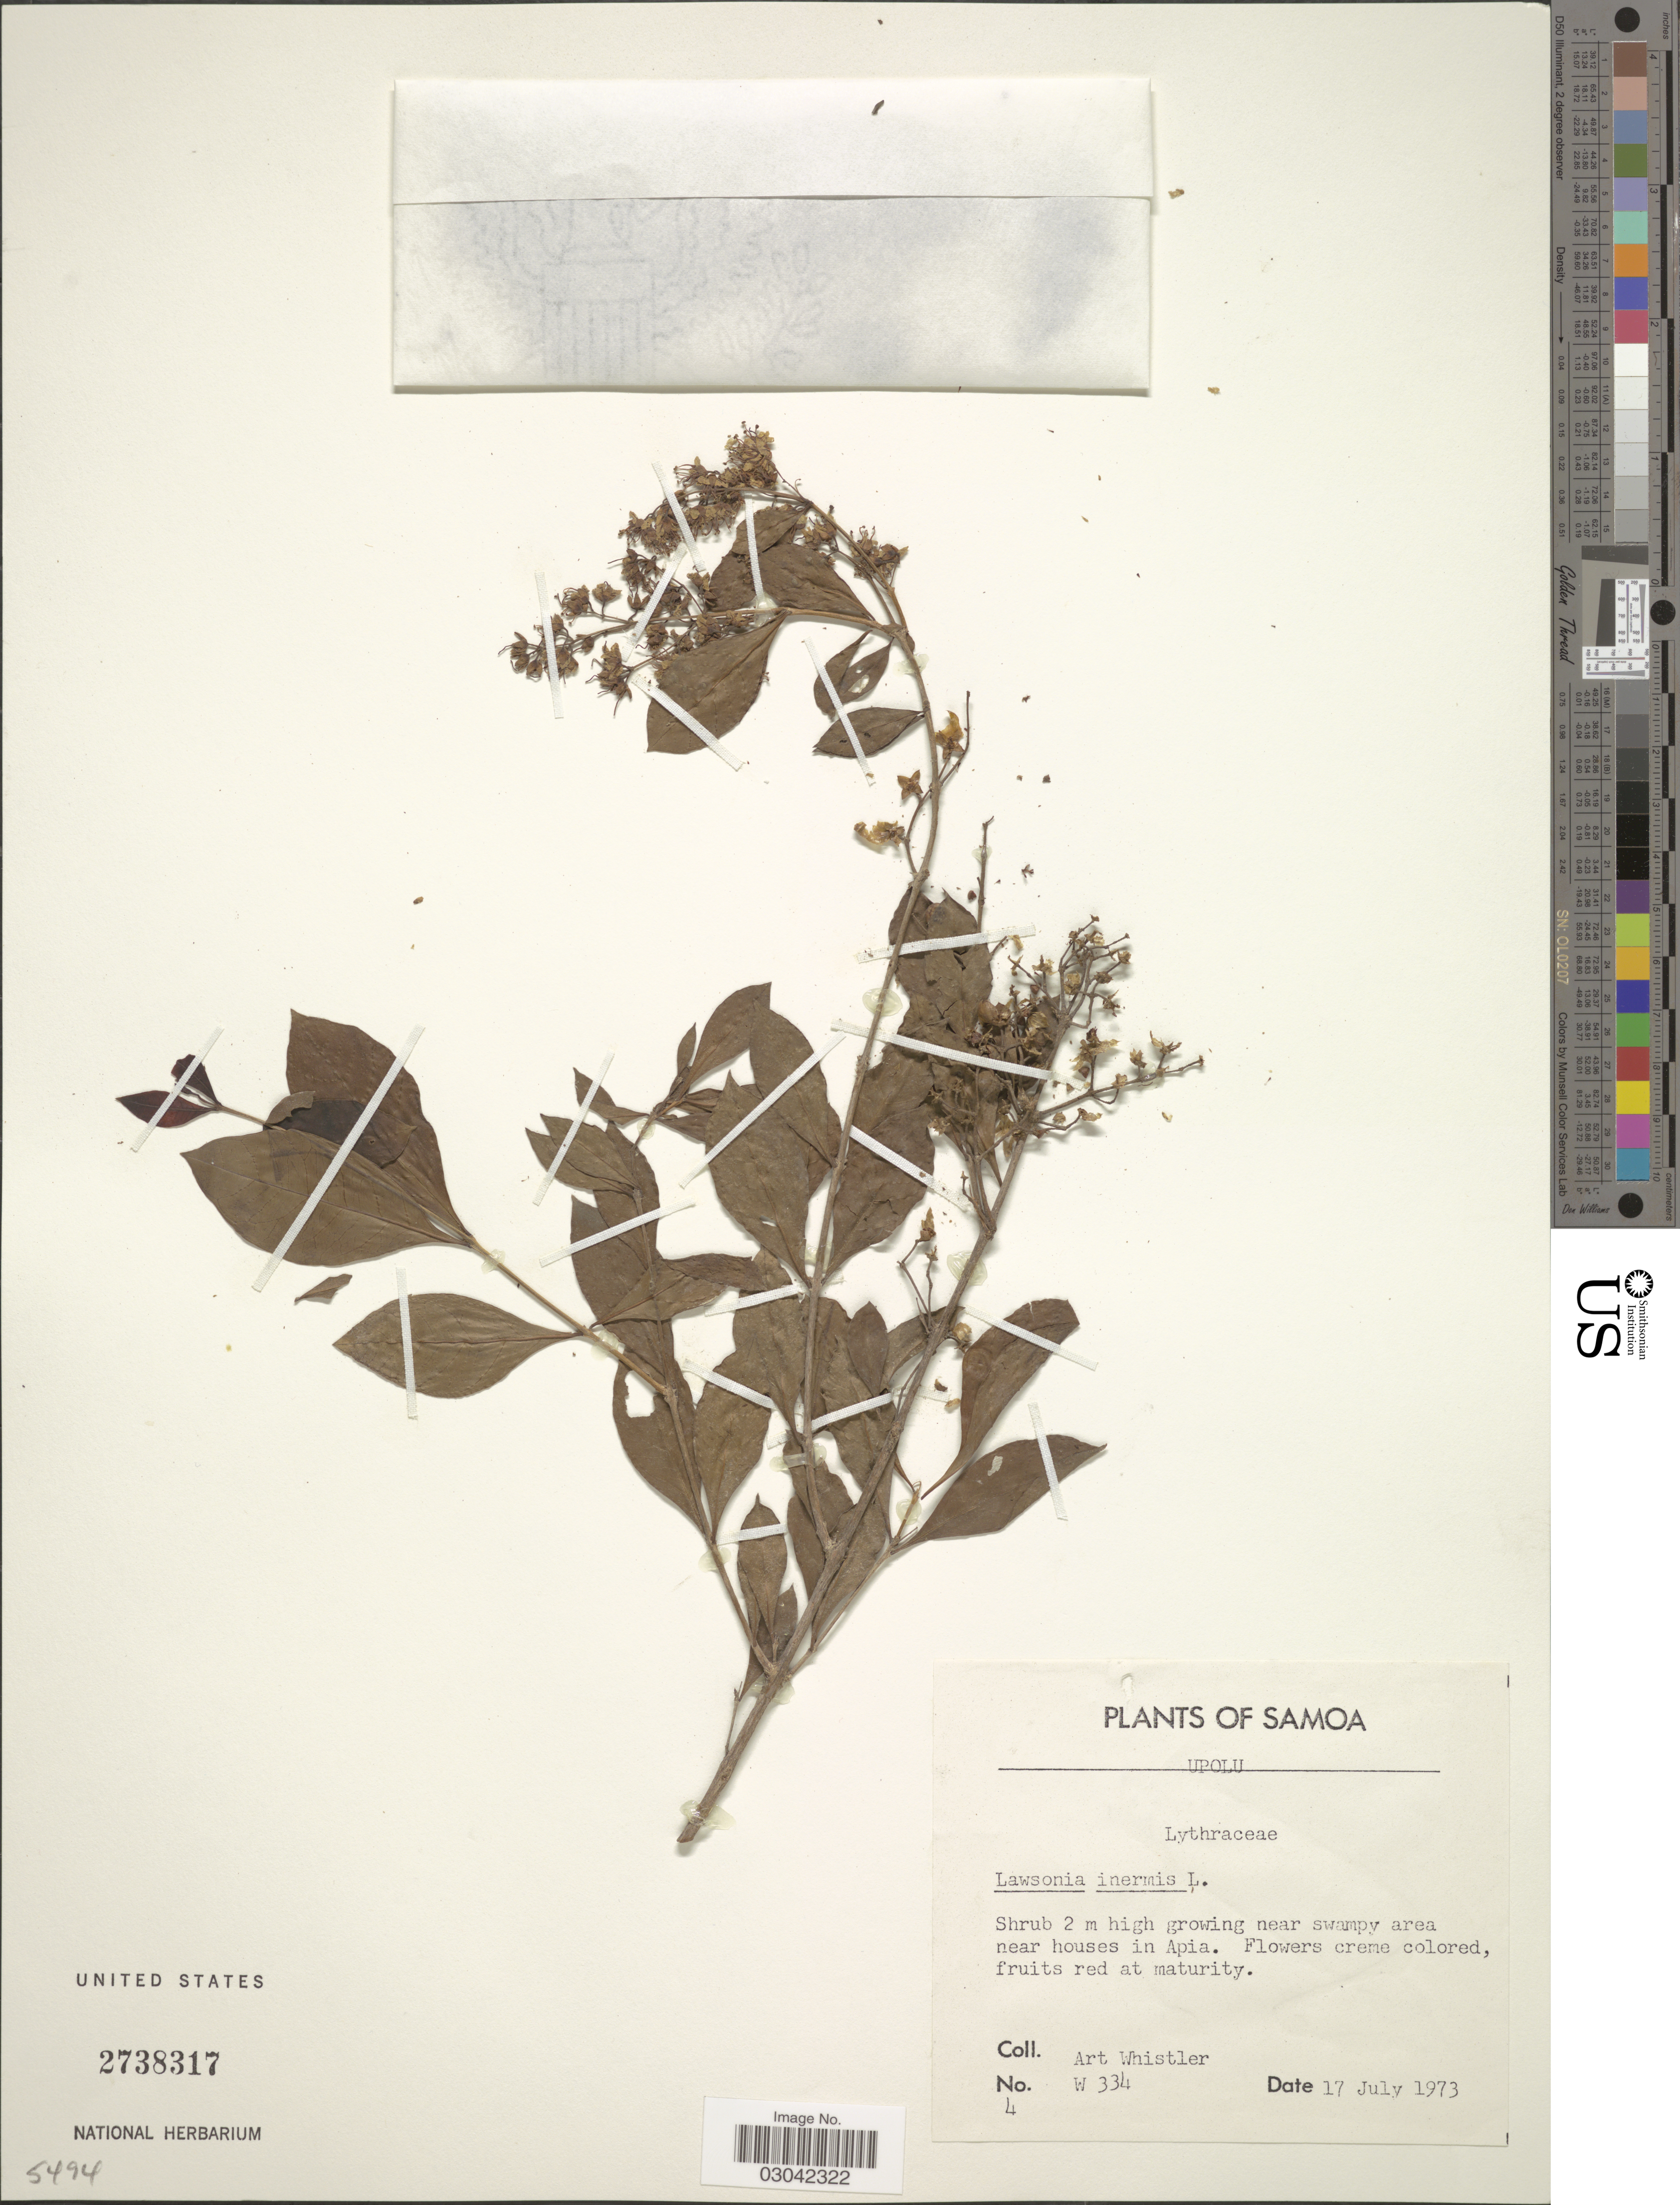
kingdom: Plantae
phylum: Tracheophyta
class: Magnoliopsida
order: Myrtales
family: Lythraceae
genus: Lawsonia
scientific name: Lawsonia inermis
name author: L.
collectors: A. Whistler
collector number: W334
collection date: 1973-07-17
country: Samoa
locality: Samoa. Upolu. Near houses in Apia.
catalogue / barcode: US 2738317